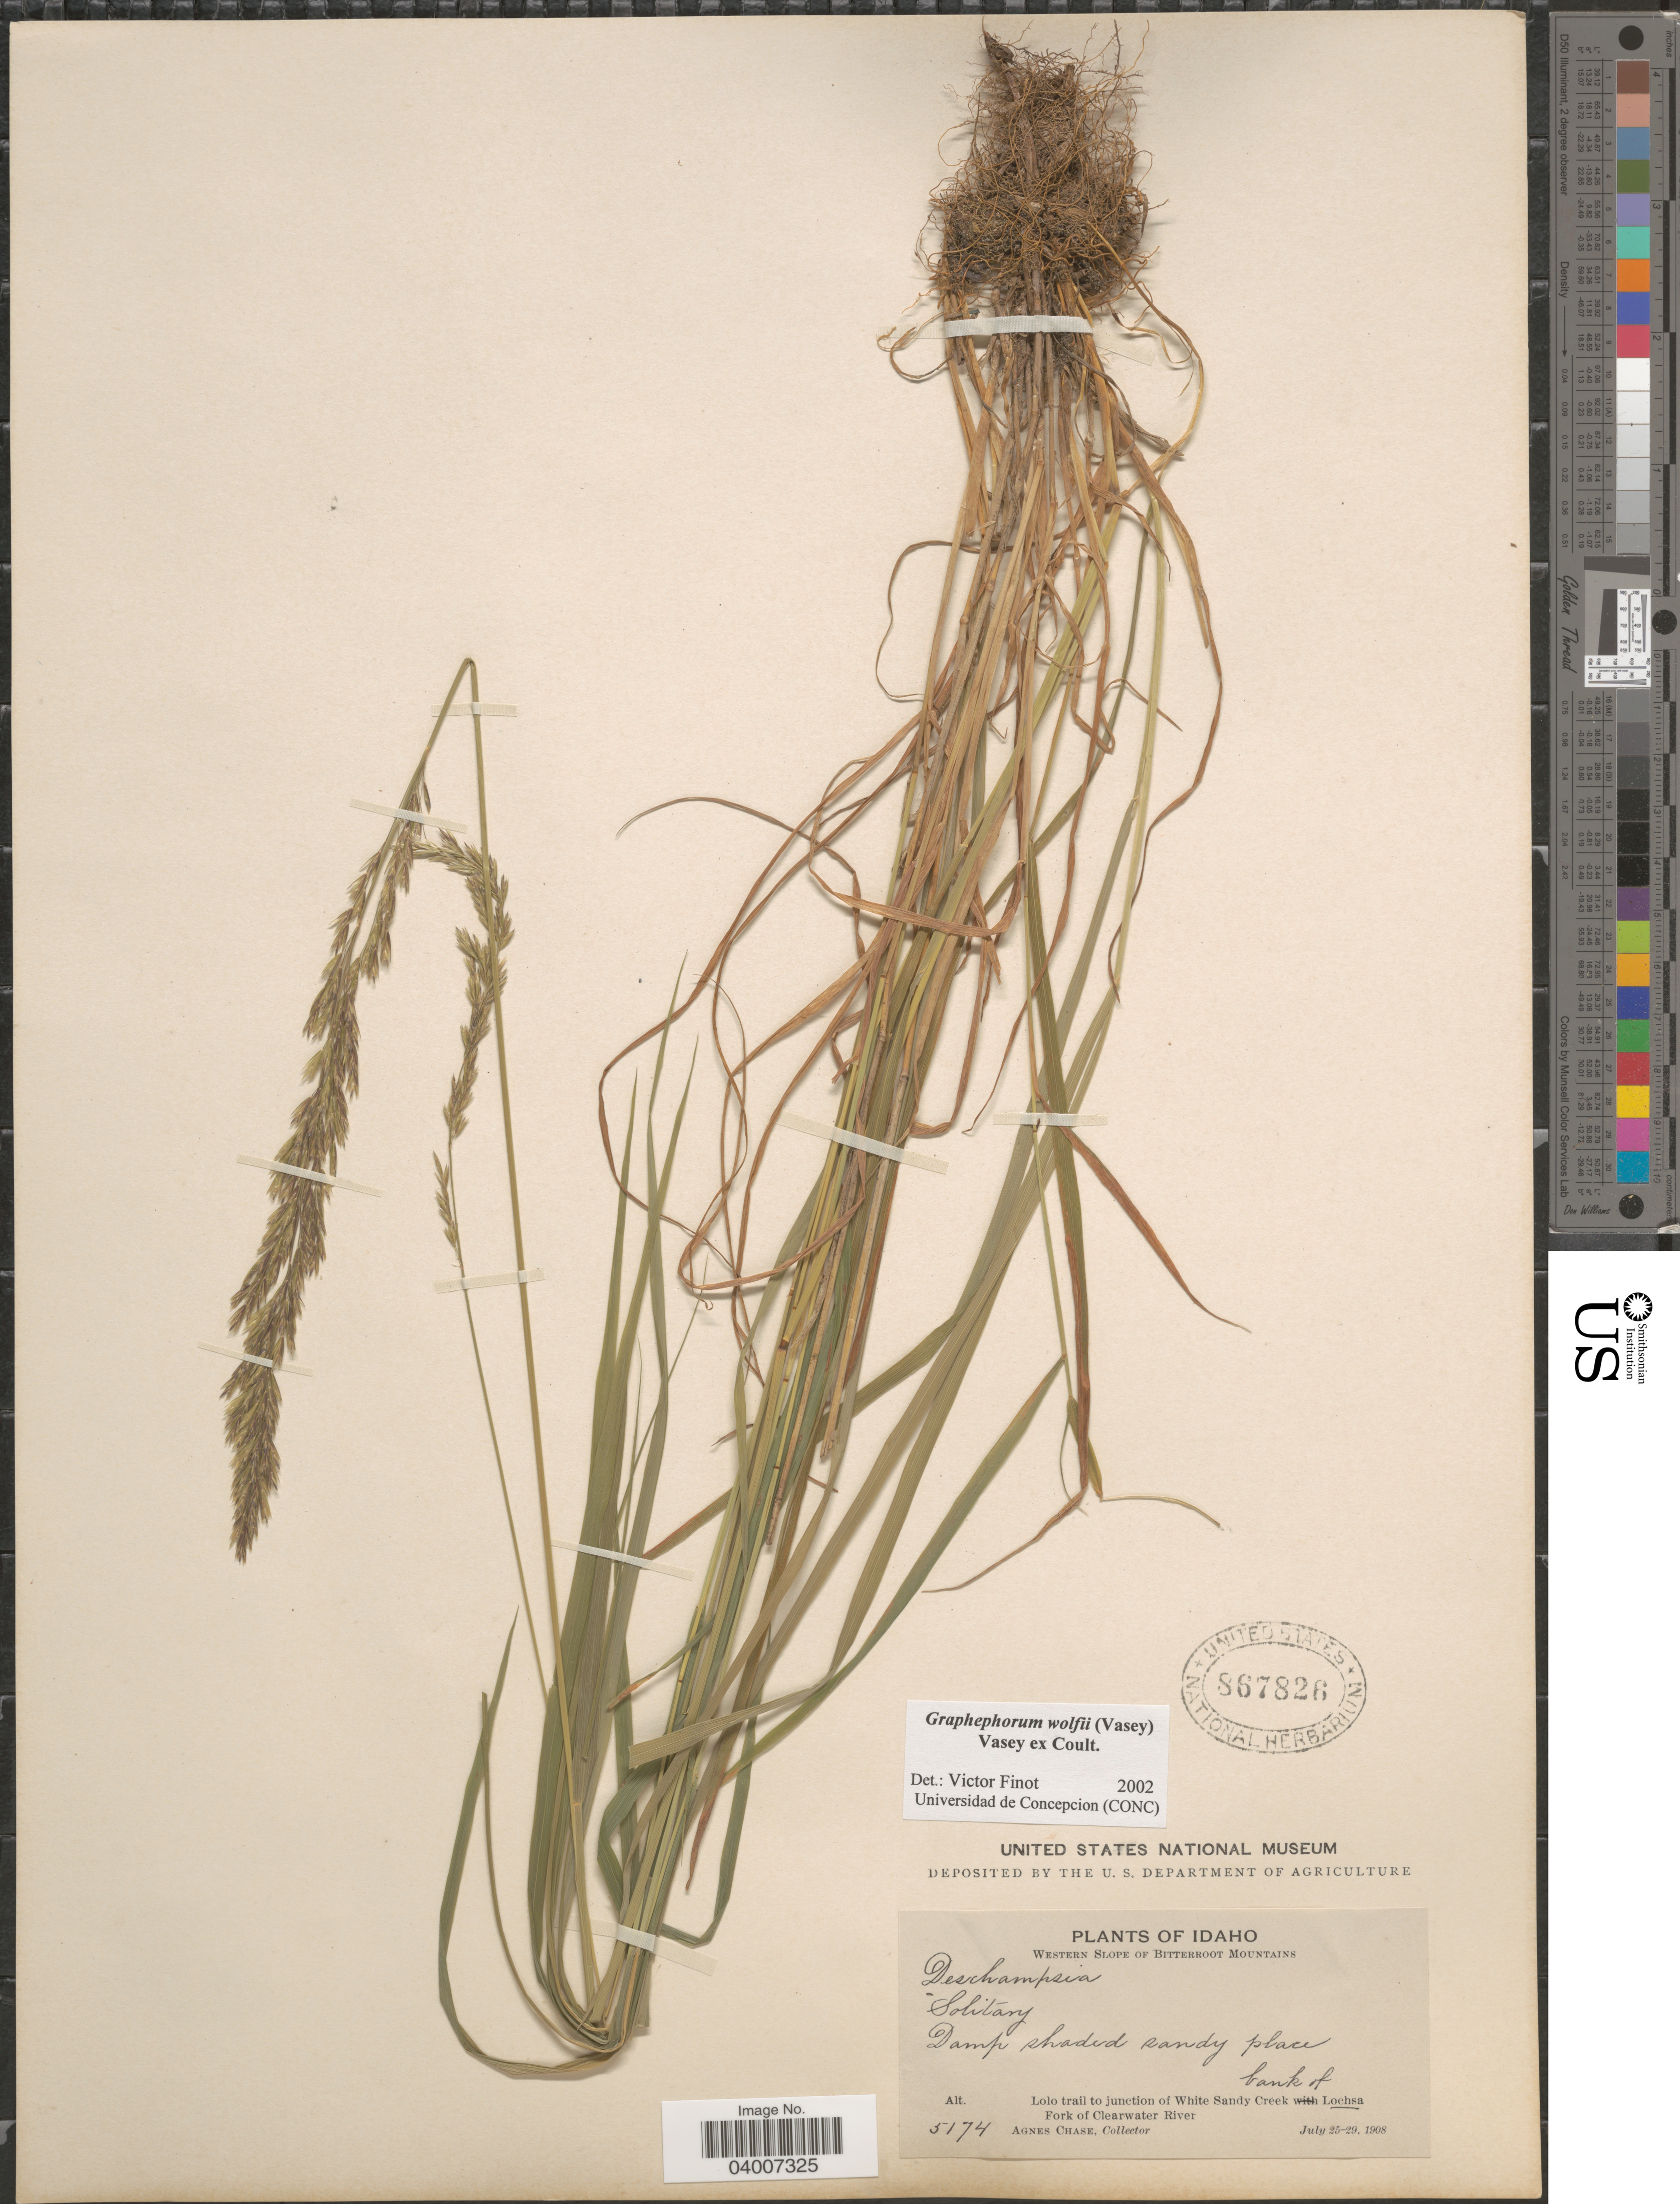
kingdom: Plantae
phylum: Tracheophyta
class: Liliopsida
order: Poales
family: Poaceae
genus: Graphephorum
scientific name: Graphephorum wolfii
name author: (E. Fourn.) Vasey ex Coult.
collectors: A. Chase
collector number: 5174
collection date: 1908-07-25/1908-07-29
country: United States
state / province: Idaho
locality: Western Slope of Bitterroot Mountains. Damp shaded sandy place bank of Lolo trail to junction of White Sandy Creek Lochsa Fork of Clearwater River.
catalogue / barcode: US 867826